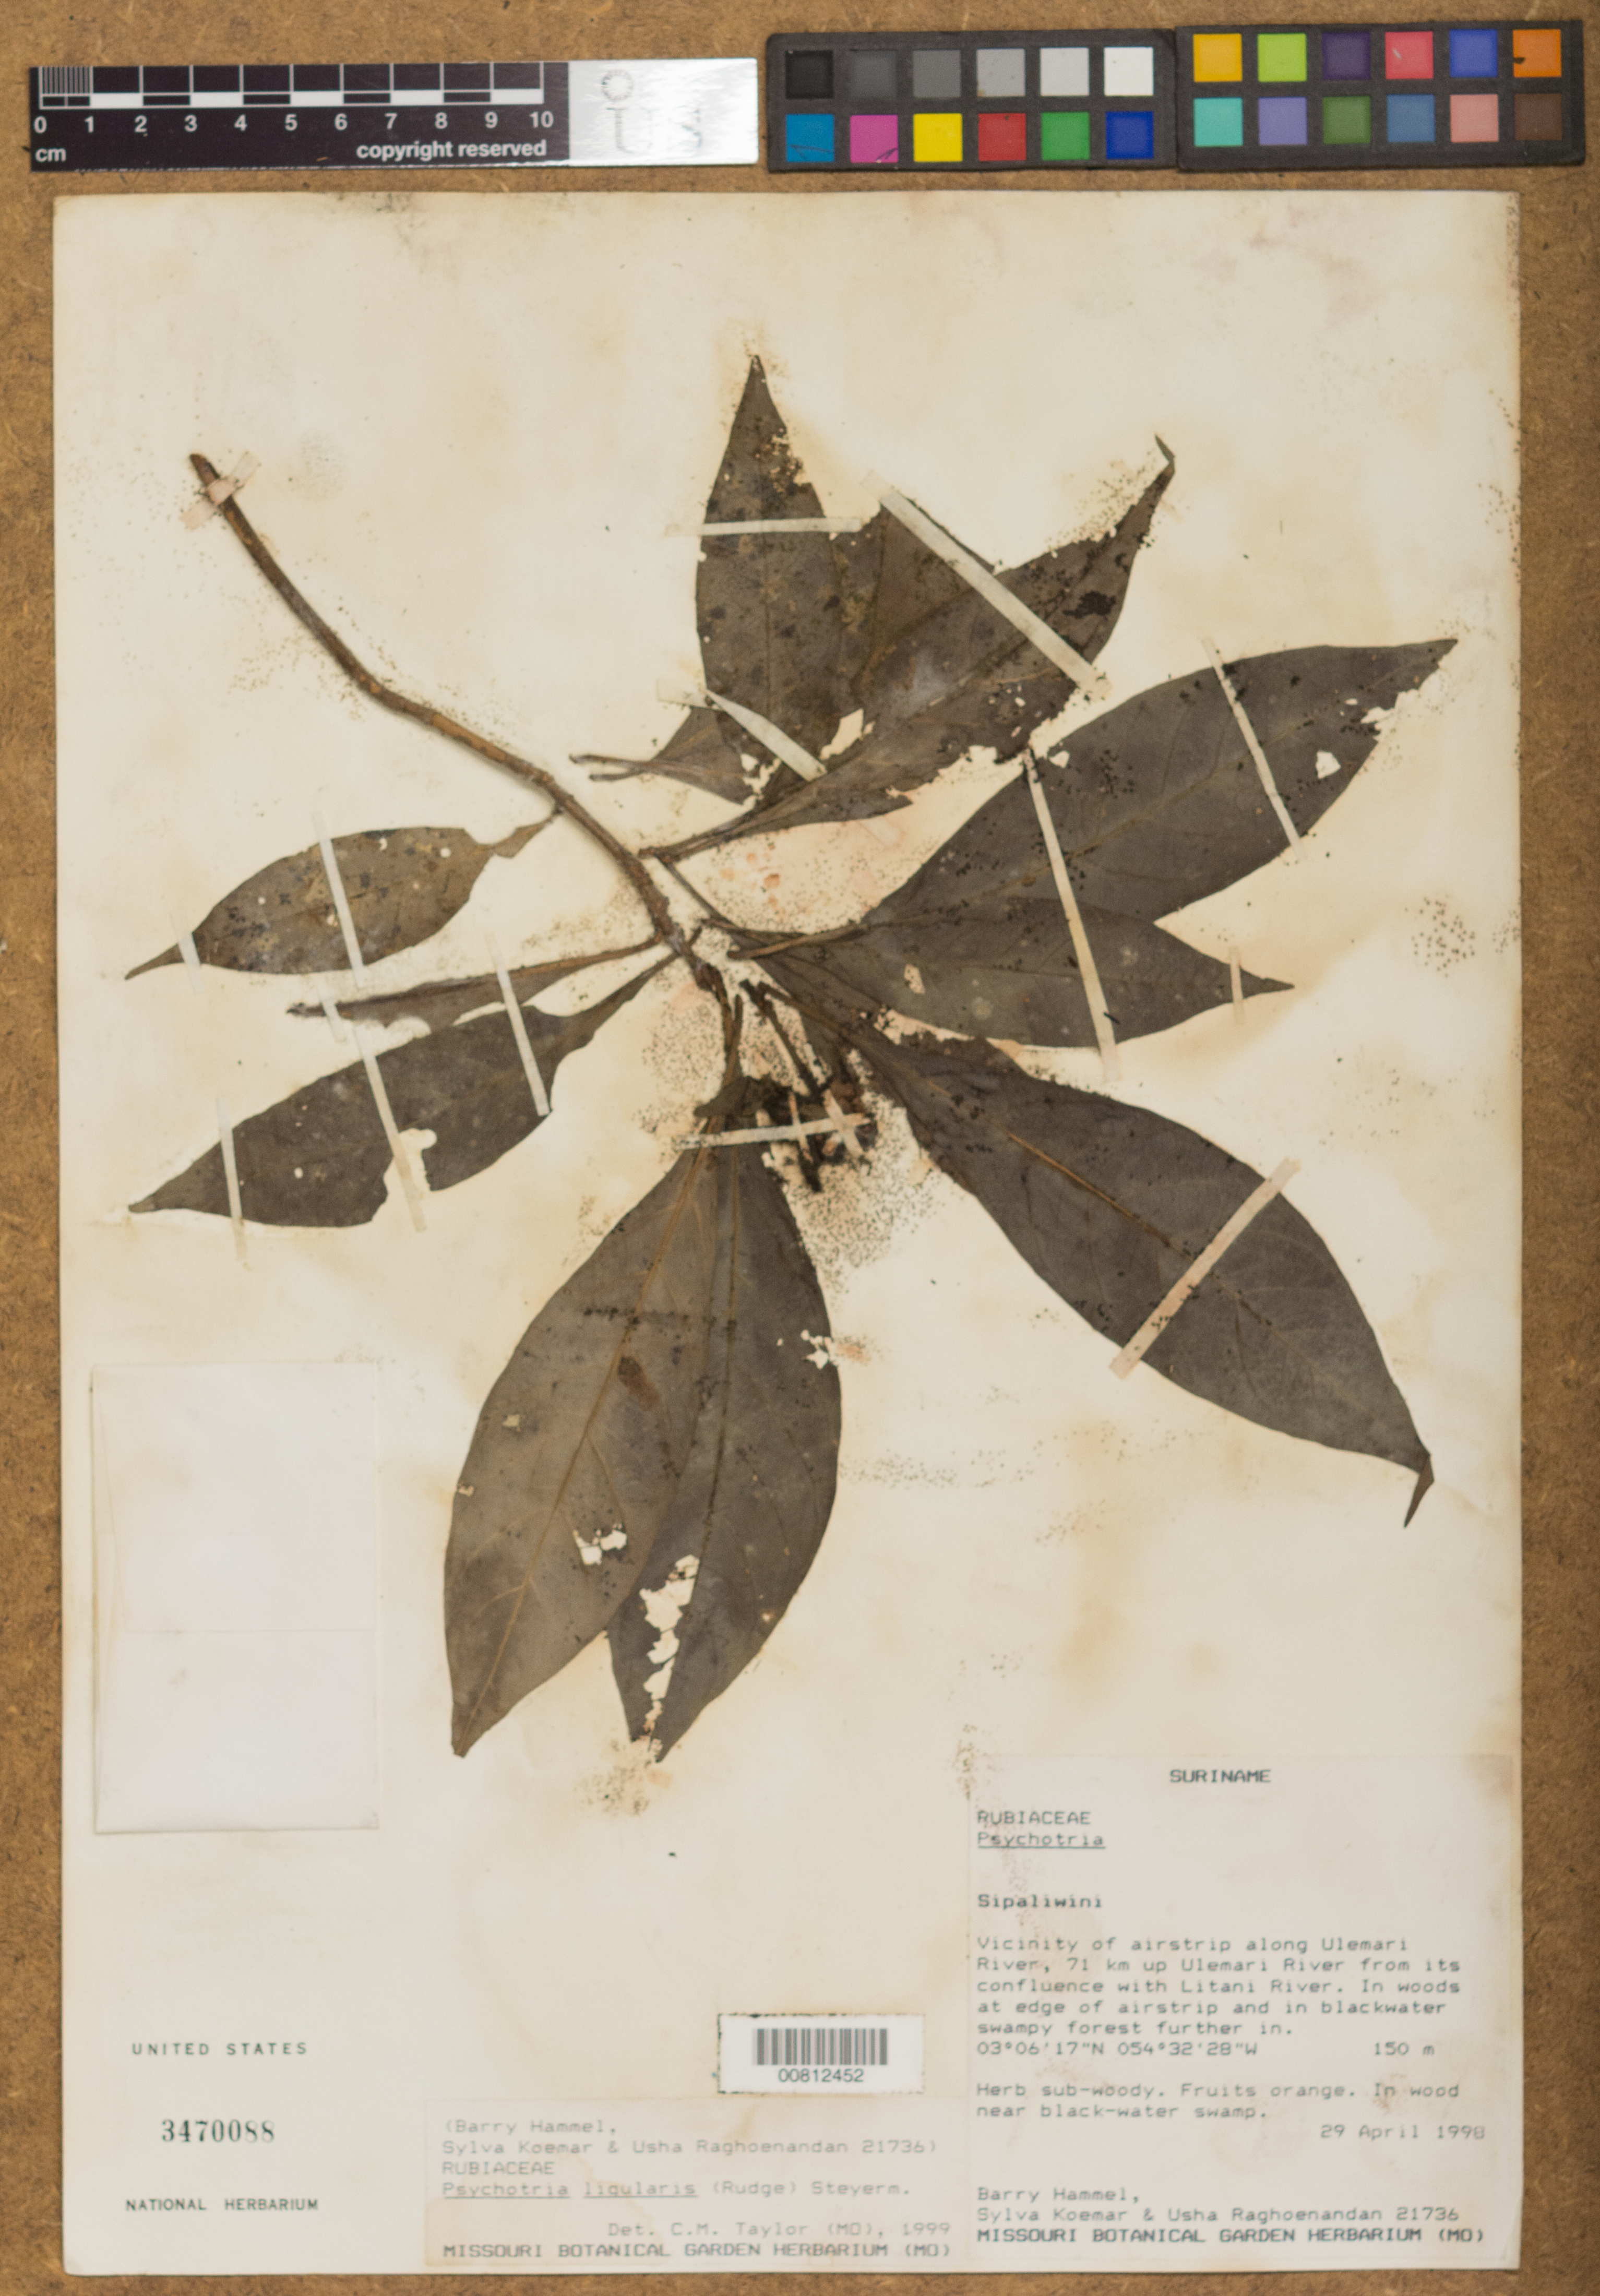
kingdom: Plantae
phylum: Tracheophyta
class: Magnoliopsida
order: Gentianales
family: Rubiaceae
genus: Psychotria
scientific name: Psychotria ligularis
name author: (Rudge) Steyerm.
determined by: Taylor, Charlotte M.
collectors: B. Hammel, S. Koemar & U. Raghoenandan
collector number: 21736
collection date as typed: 29-Apr-98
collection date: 1998-04-29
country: Suriname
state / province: Sipaliwini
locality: Ulemari R., ca. 71 km upstream from confl. with Litani R.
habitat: Woods at edge of airstrip and in blackwater swampy forest further in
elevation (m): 150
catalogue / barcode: US 3470088